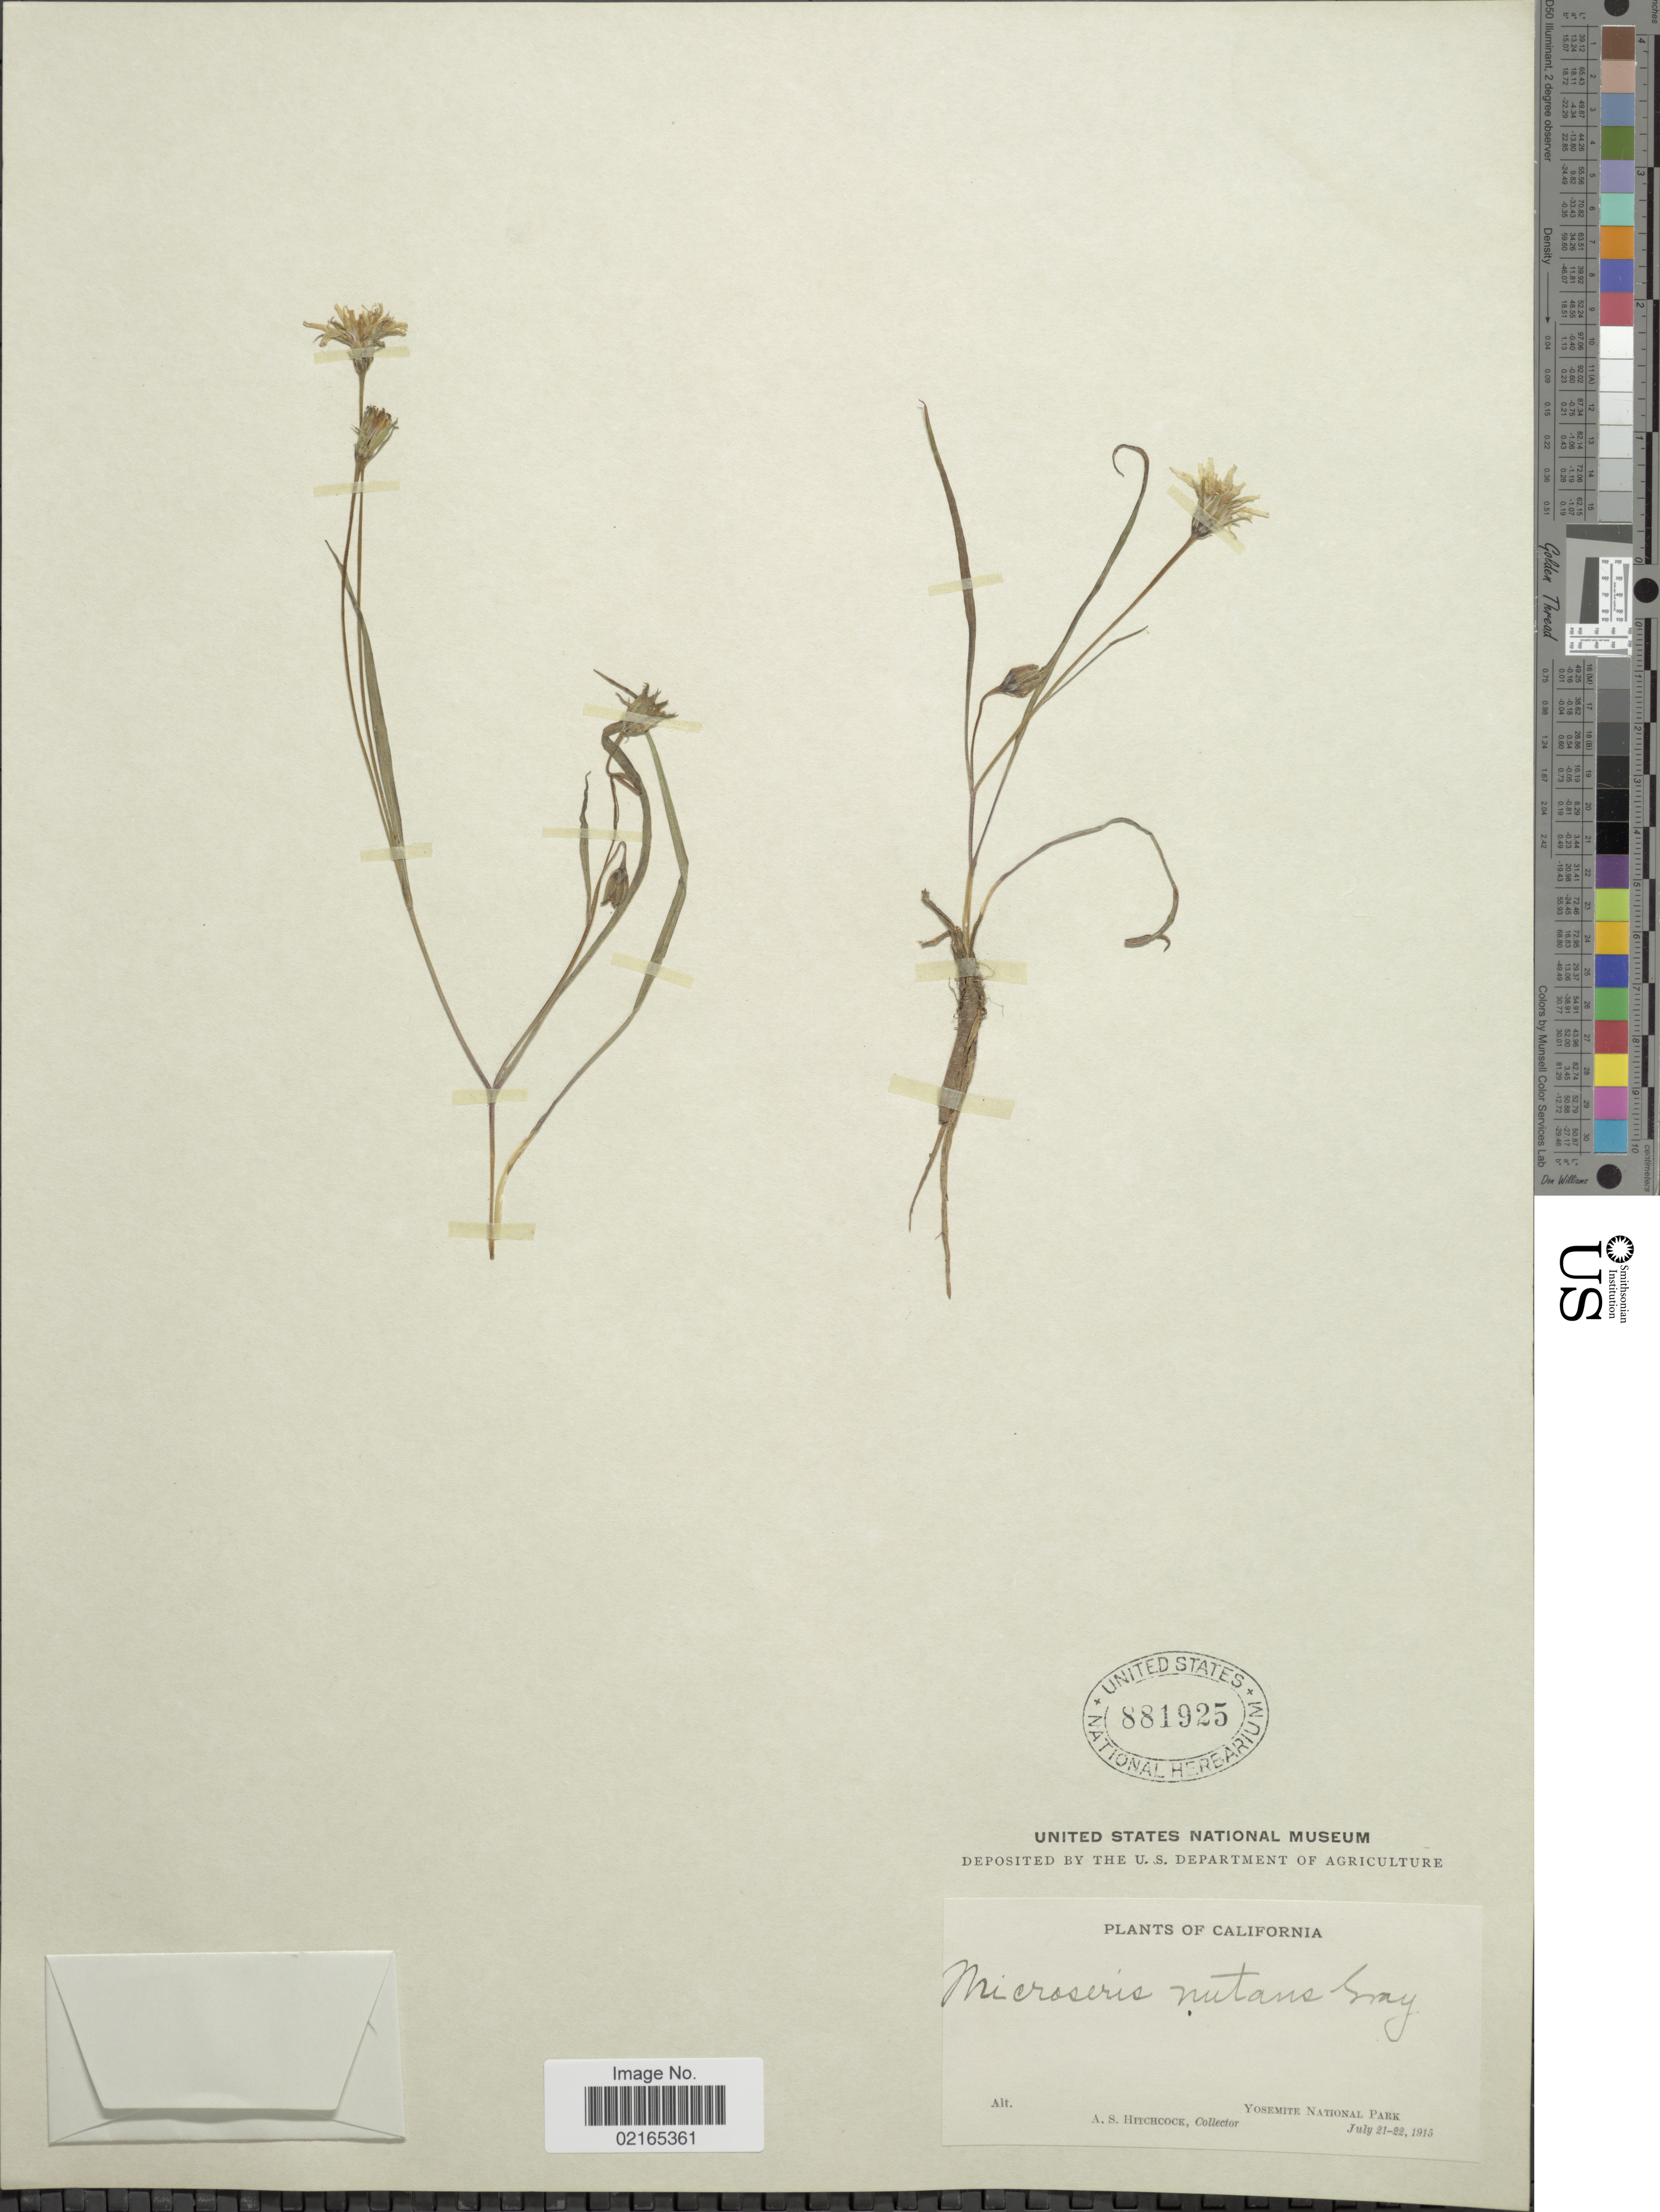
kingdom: Plantae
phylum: Tracheophyta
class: Magnoliopsida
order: Asterales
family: Asteraceae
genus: Microseris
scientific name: Microseris nutans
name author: (Hook.) Sch. Bip.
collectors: A. S. Hitchcock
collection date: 1915-07-21/1915-07-22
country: United States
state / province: California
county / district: Mariposa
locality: Yosemite National Park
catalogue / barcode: US 881925